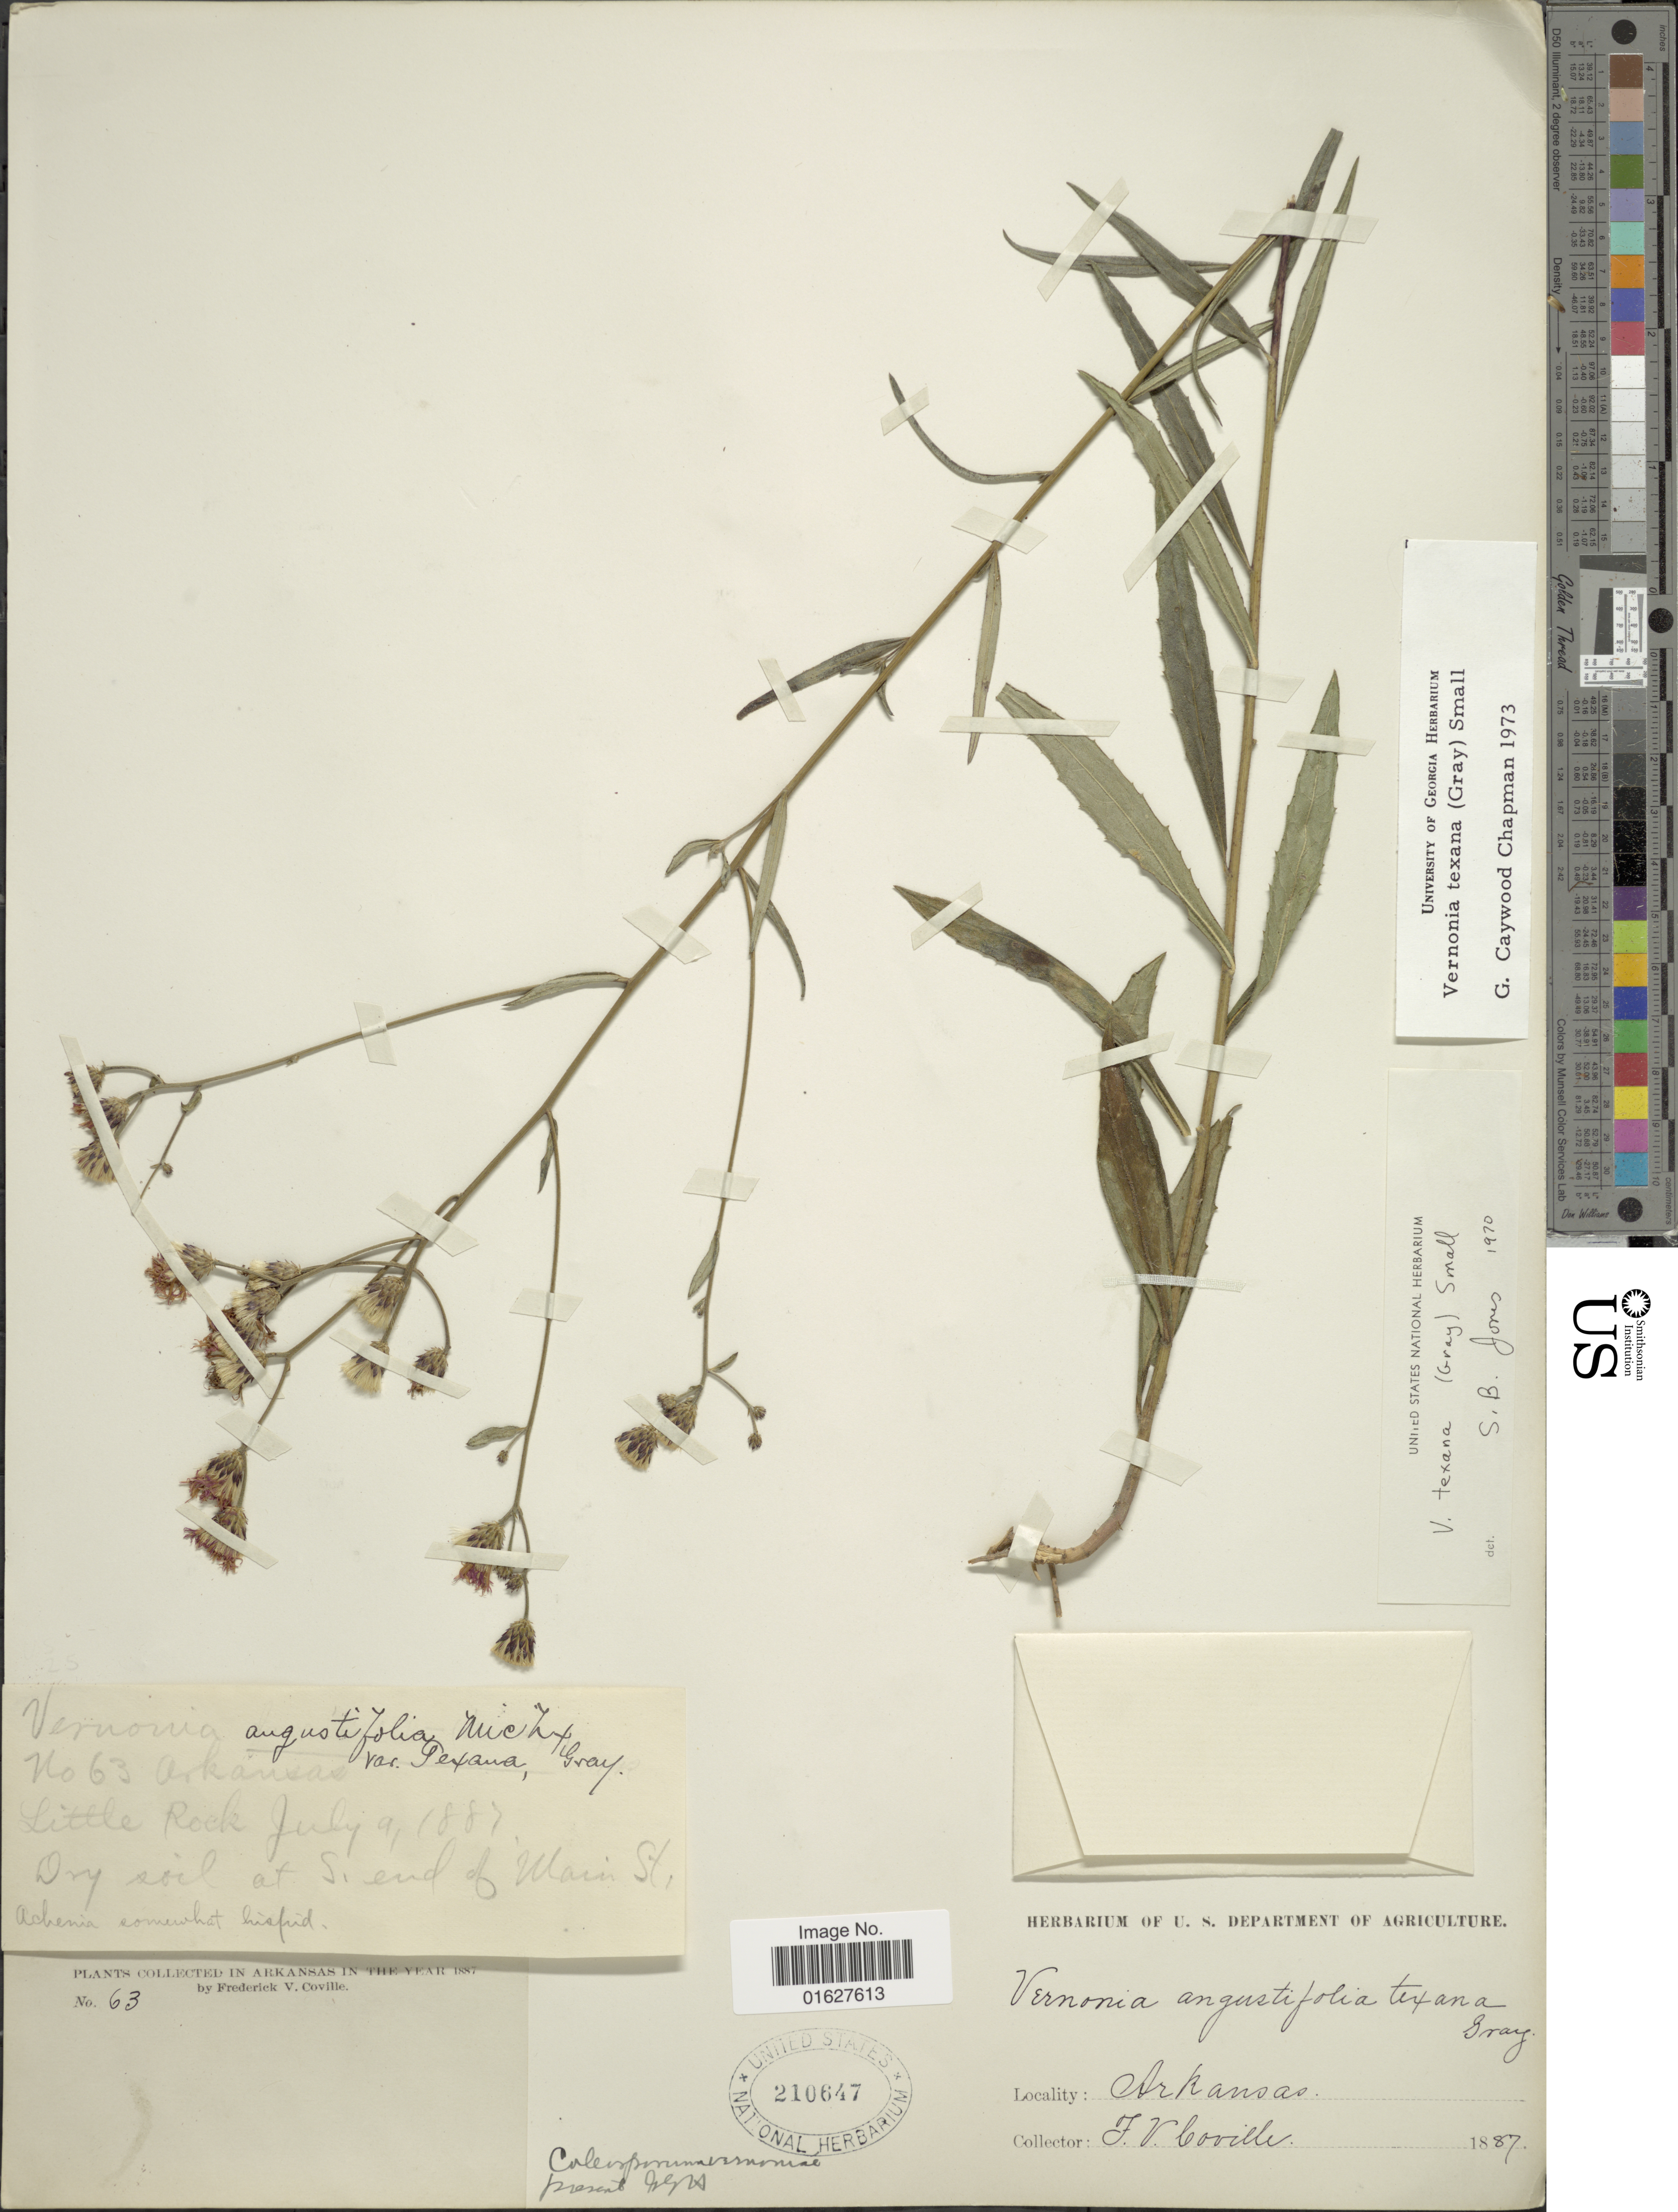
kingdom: Plantae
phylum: Tracheophyta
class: Magnoliopsida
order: Asterales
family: Asteraceae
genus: Vernonia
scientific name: Vernonia texana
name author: (A. Gray) Small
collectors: F. V. Coville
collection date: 1887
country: United States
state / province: Arkansas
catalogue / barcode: US 210647